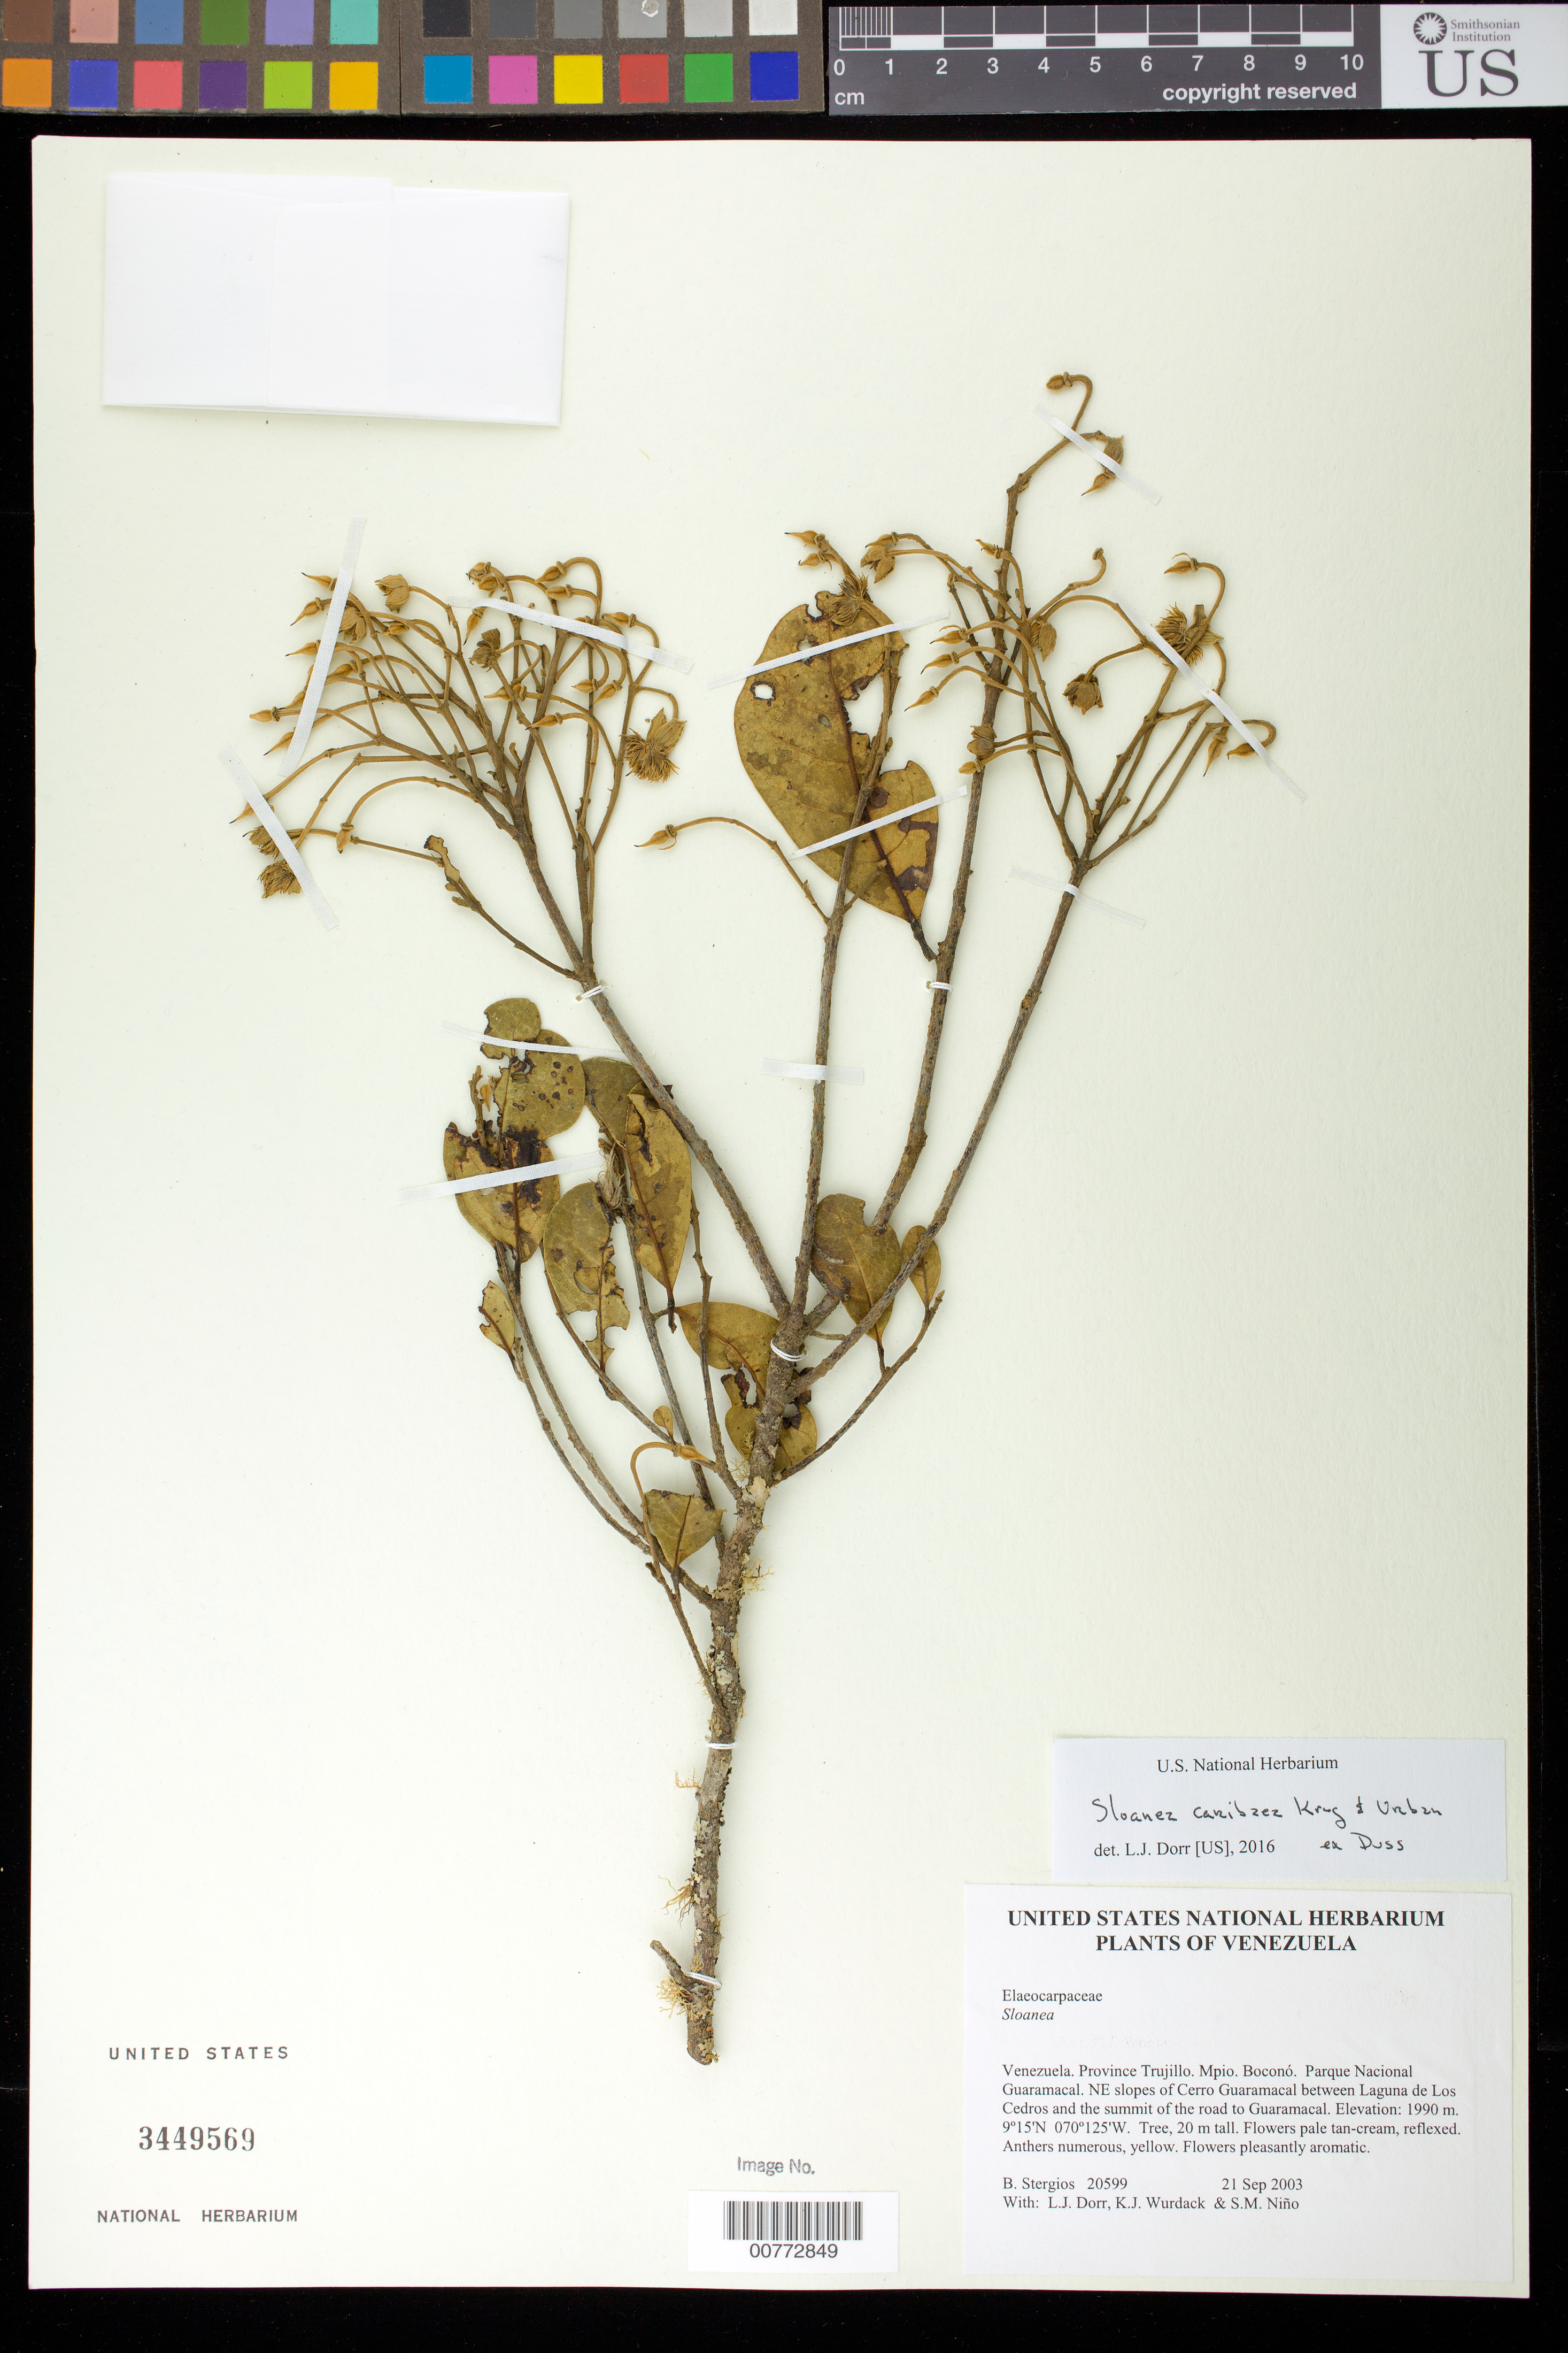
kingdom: Plantae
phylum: Tracheophyta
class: Magnoliopsida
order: Oxalidales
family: Elaeocarpaceae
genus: Sloanea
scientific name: Sloanea caribaea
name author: Krug & Urb. in Duss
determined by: Dorr, L. J., (BOT), Smithsonian Institution - National Museum of Natural History (UNITED STATES)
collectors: B. G. Stergios, L. J. Dorr, K. Wurdack & S. M. Niño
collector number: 20599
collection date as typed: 21 Sep 2003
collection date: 2003-09-21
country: Venezuela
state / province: Trujillo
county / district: Boconó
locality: Parque Nacional Guaramacal. NE slopes of Cerro Guaramacal between Laguna de Los Cedros and the summit of the road to Guaramacal.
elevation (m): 1990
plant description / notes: PORT, US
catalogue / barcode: US 3449569